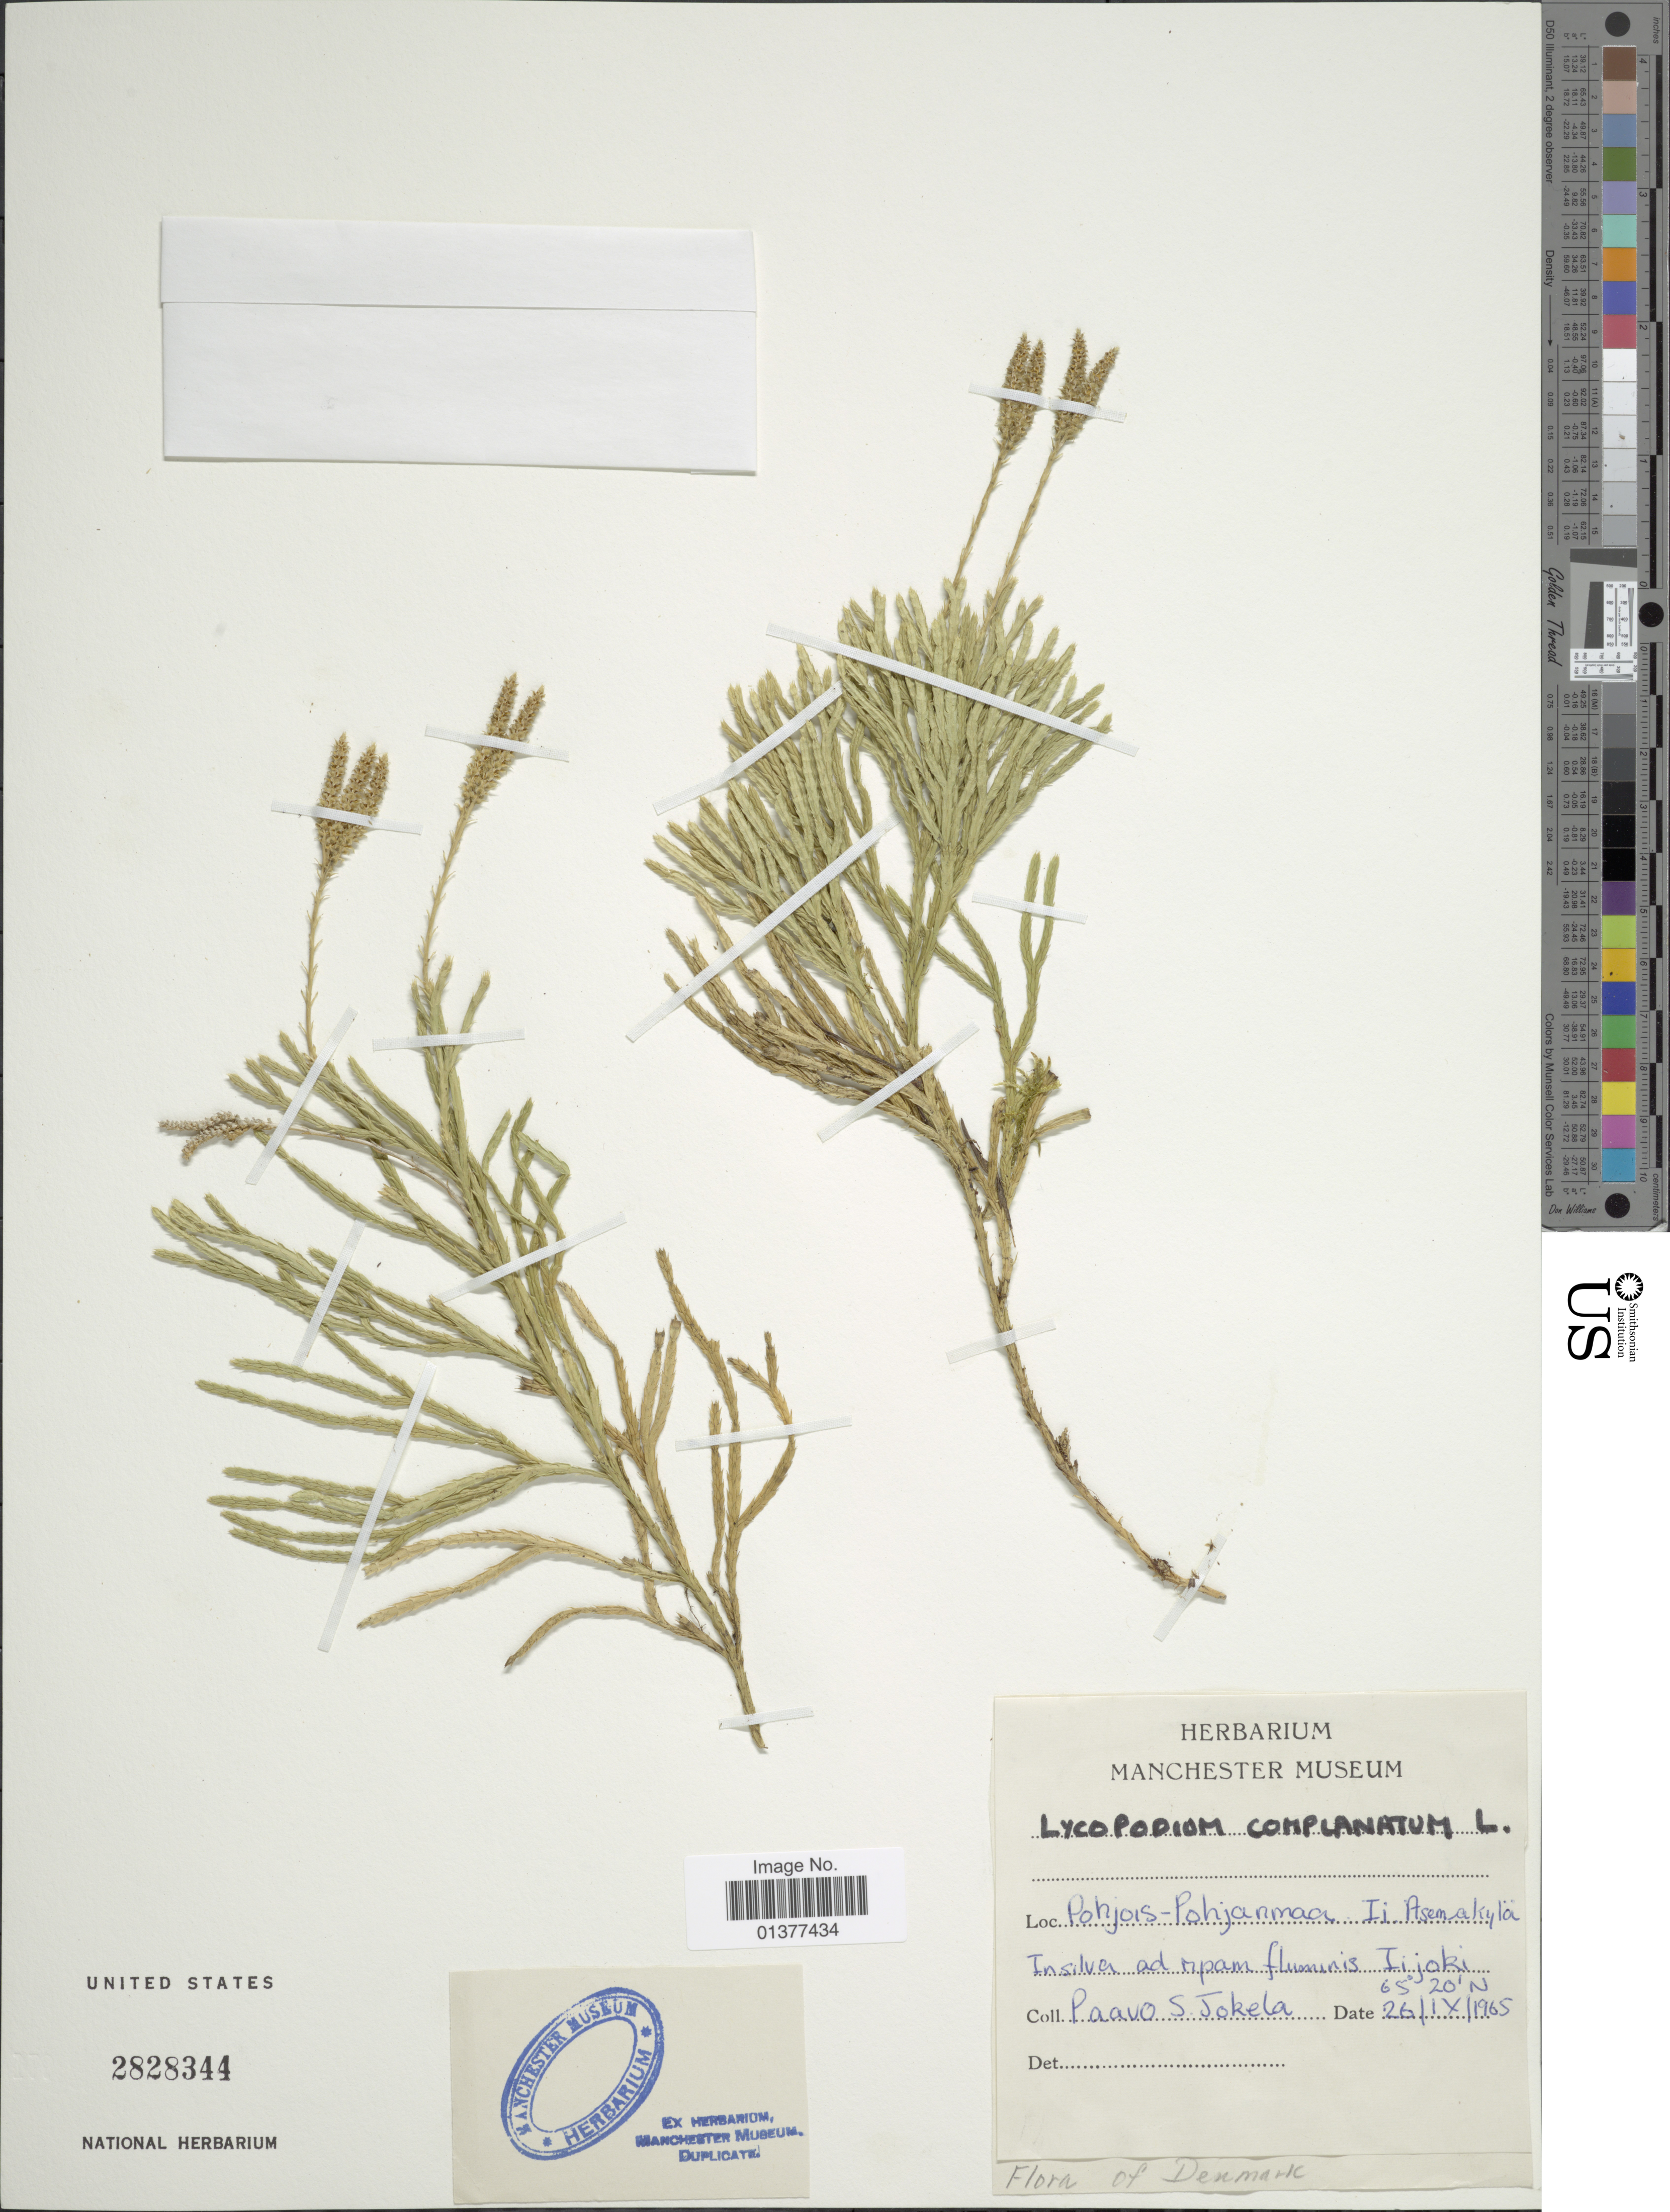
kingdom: Plantae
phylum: Tracheophyta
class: Lycopodiopsida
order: Lycopodiales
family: Lycopodiaceae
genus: Diphasiastrum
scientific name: Diphasiastrum complanatum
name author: (L.) Holub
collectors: P. Jokela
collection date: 1965-09-26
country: Finland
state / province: Pohjois-Pohjanmaa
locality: Ii Asemakyla, in silva ad ripam-flumnis Iijoki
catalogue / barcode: US 2828344